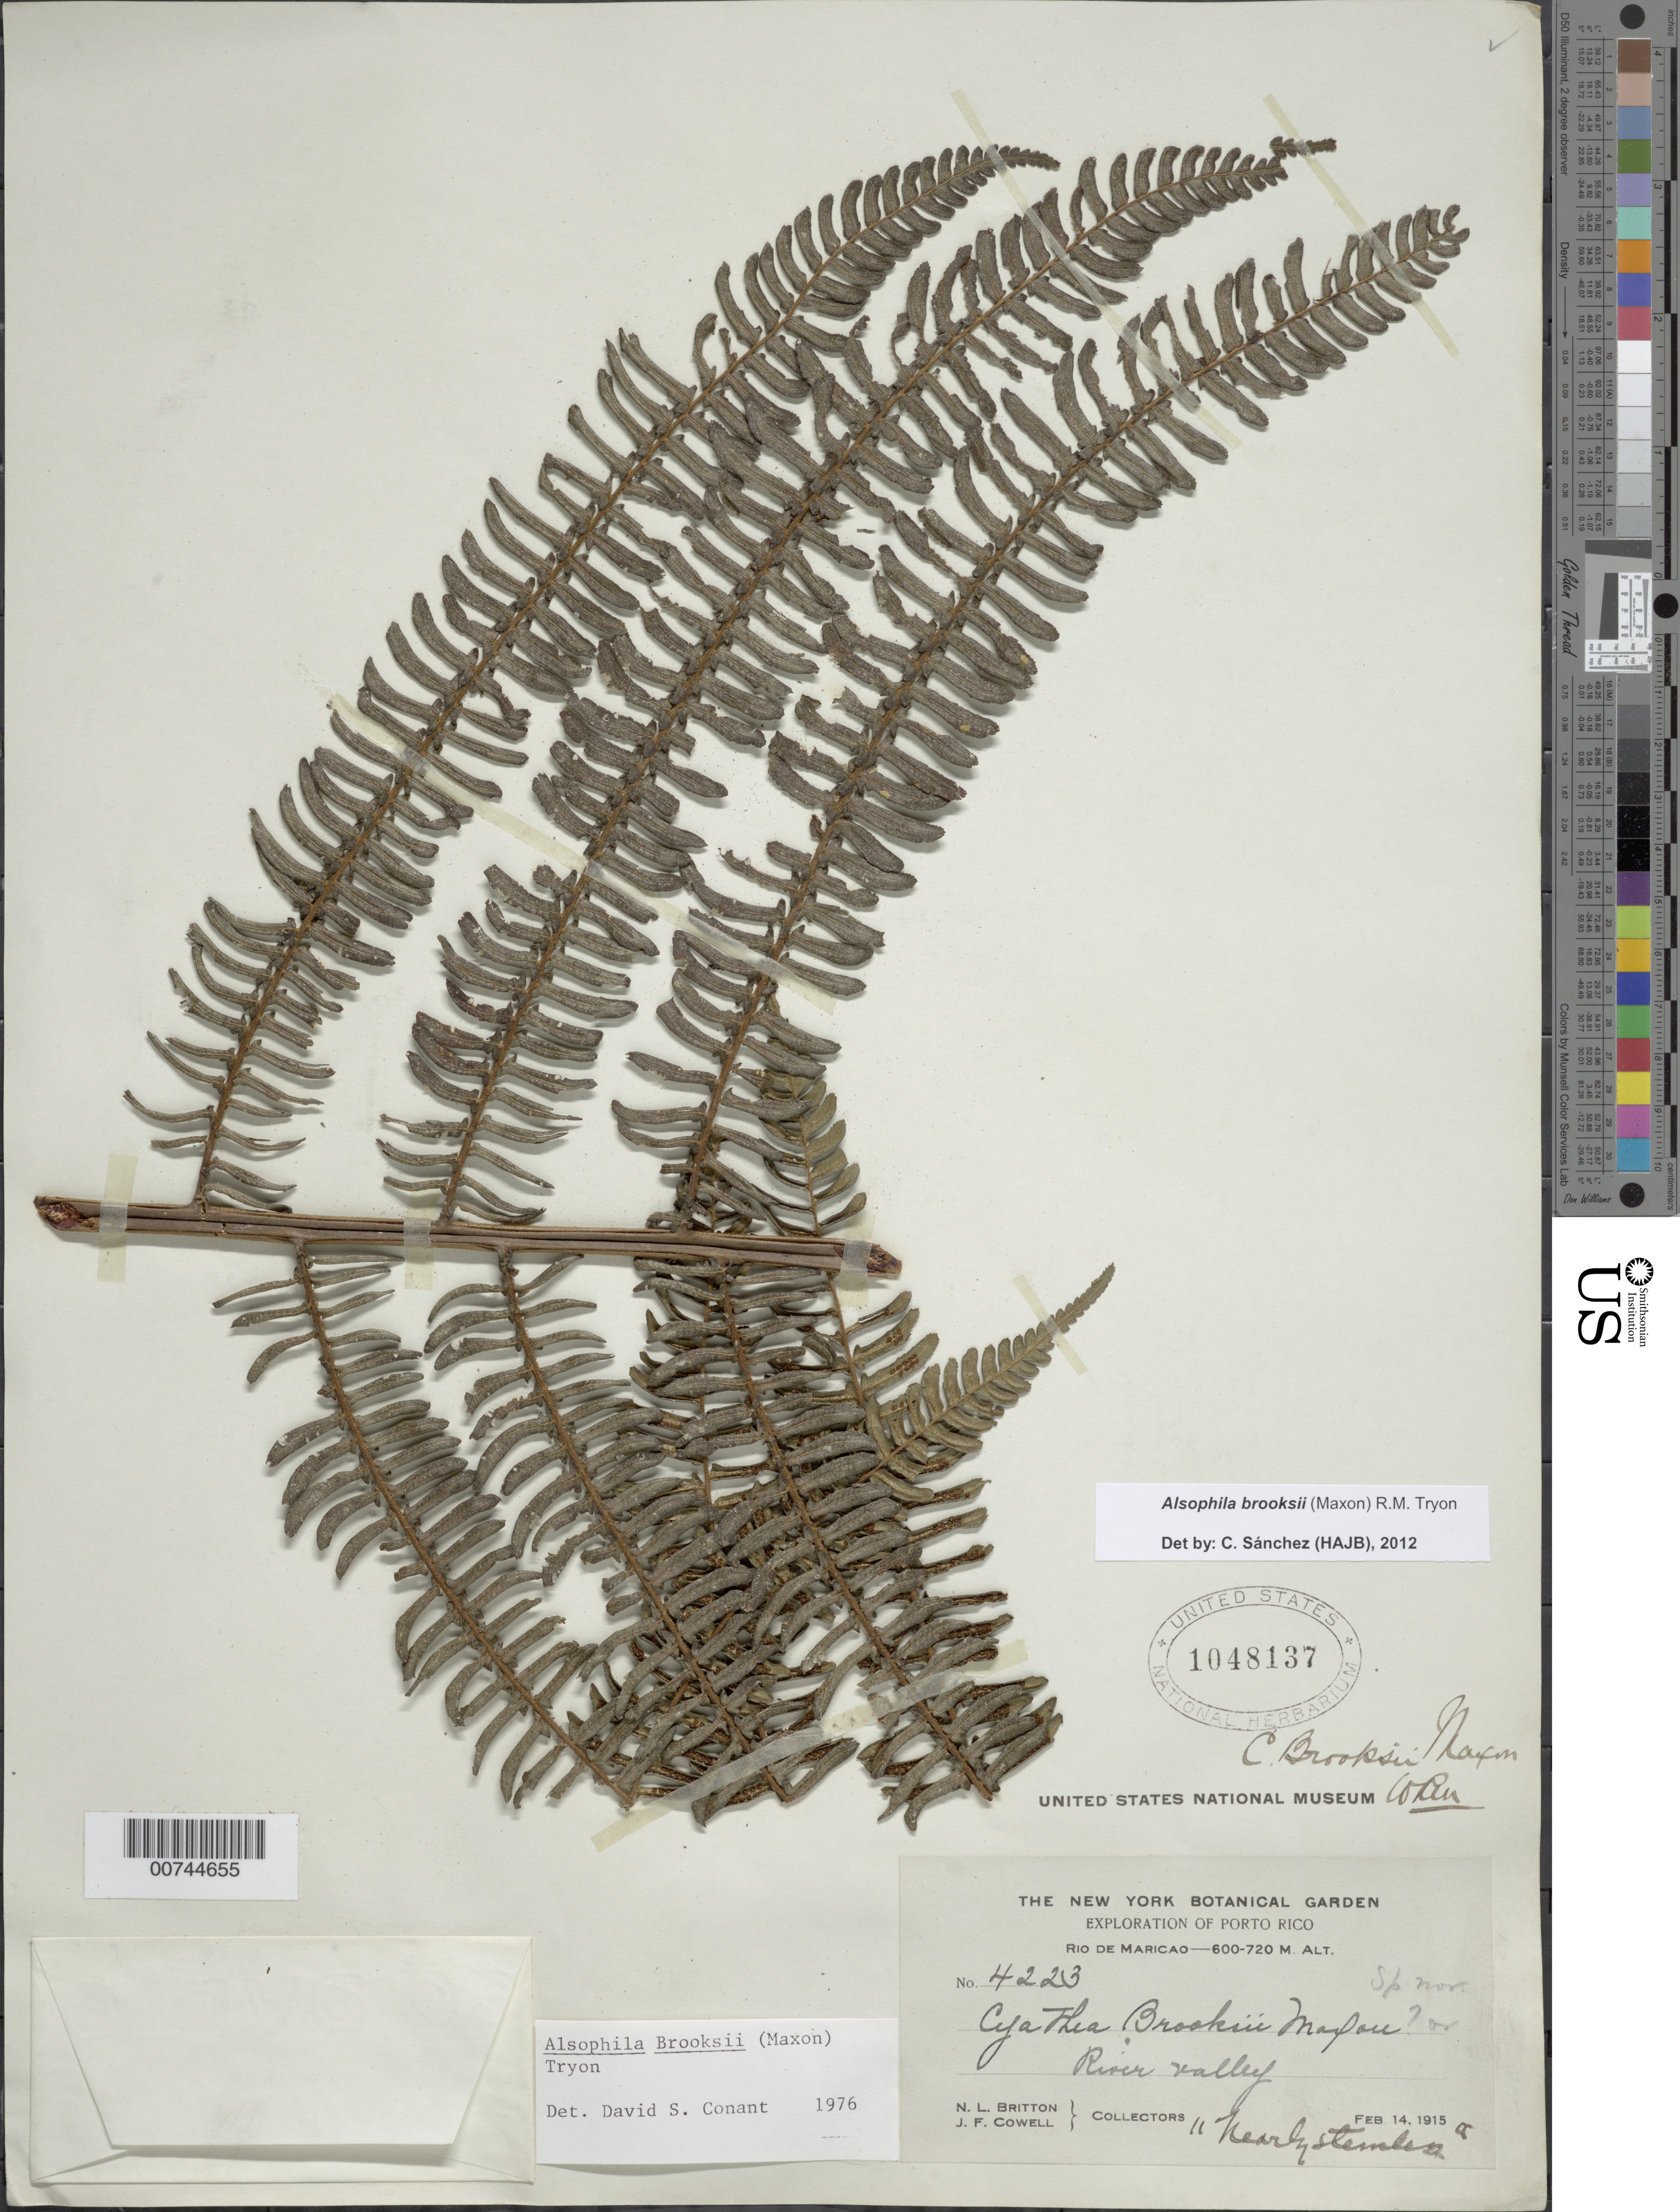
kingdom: Plantae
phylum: Tracheophyta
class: Polypodiopsida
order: Cyatheales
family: Cyatheaceae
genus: Alsophila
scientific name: Alsophila brooksii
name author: (Maxon) R.M. Tryon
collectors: N. Britton & J. F. Cowell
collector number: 4223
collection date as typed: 14 Feb 1915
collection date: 1915-02-14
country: Puerto Rico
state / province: Maricao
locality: Rio Maricao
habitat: River Valley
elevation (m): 600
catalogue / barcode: US 1048137